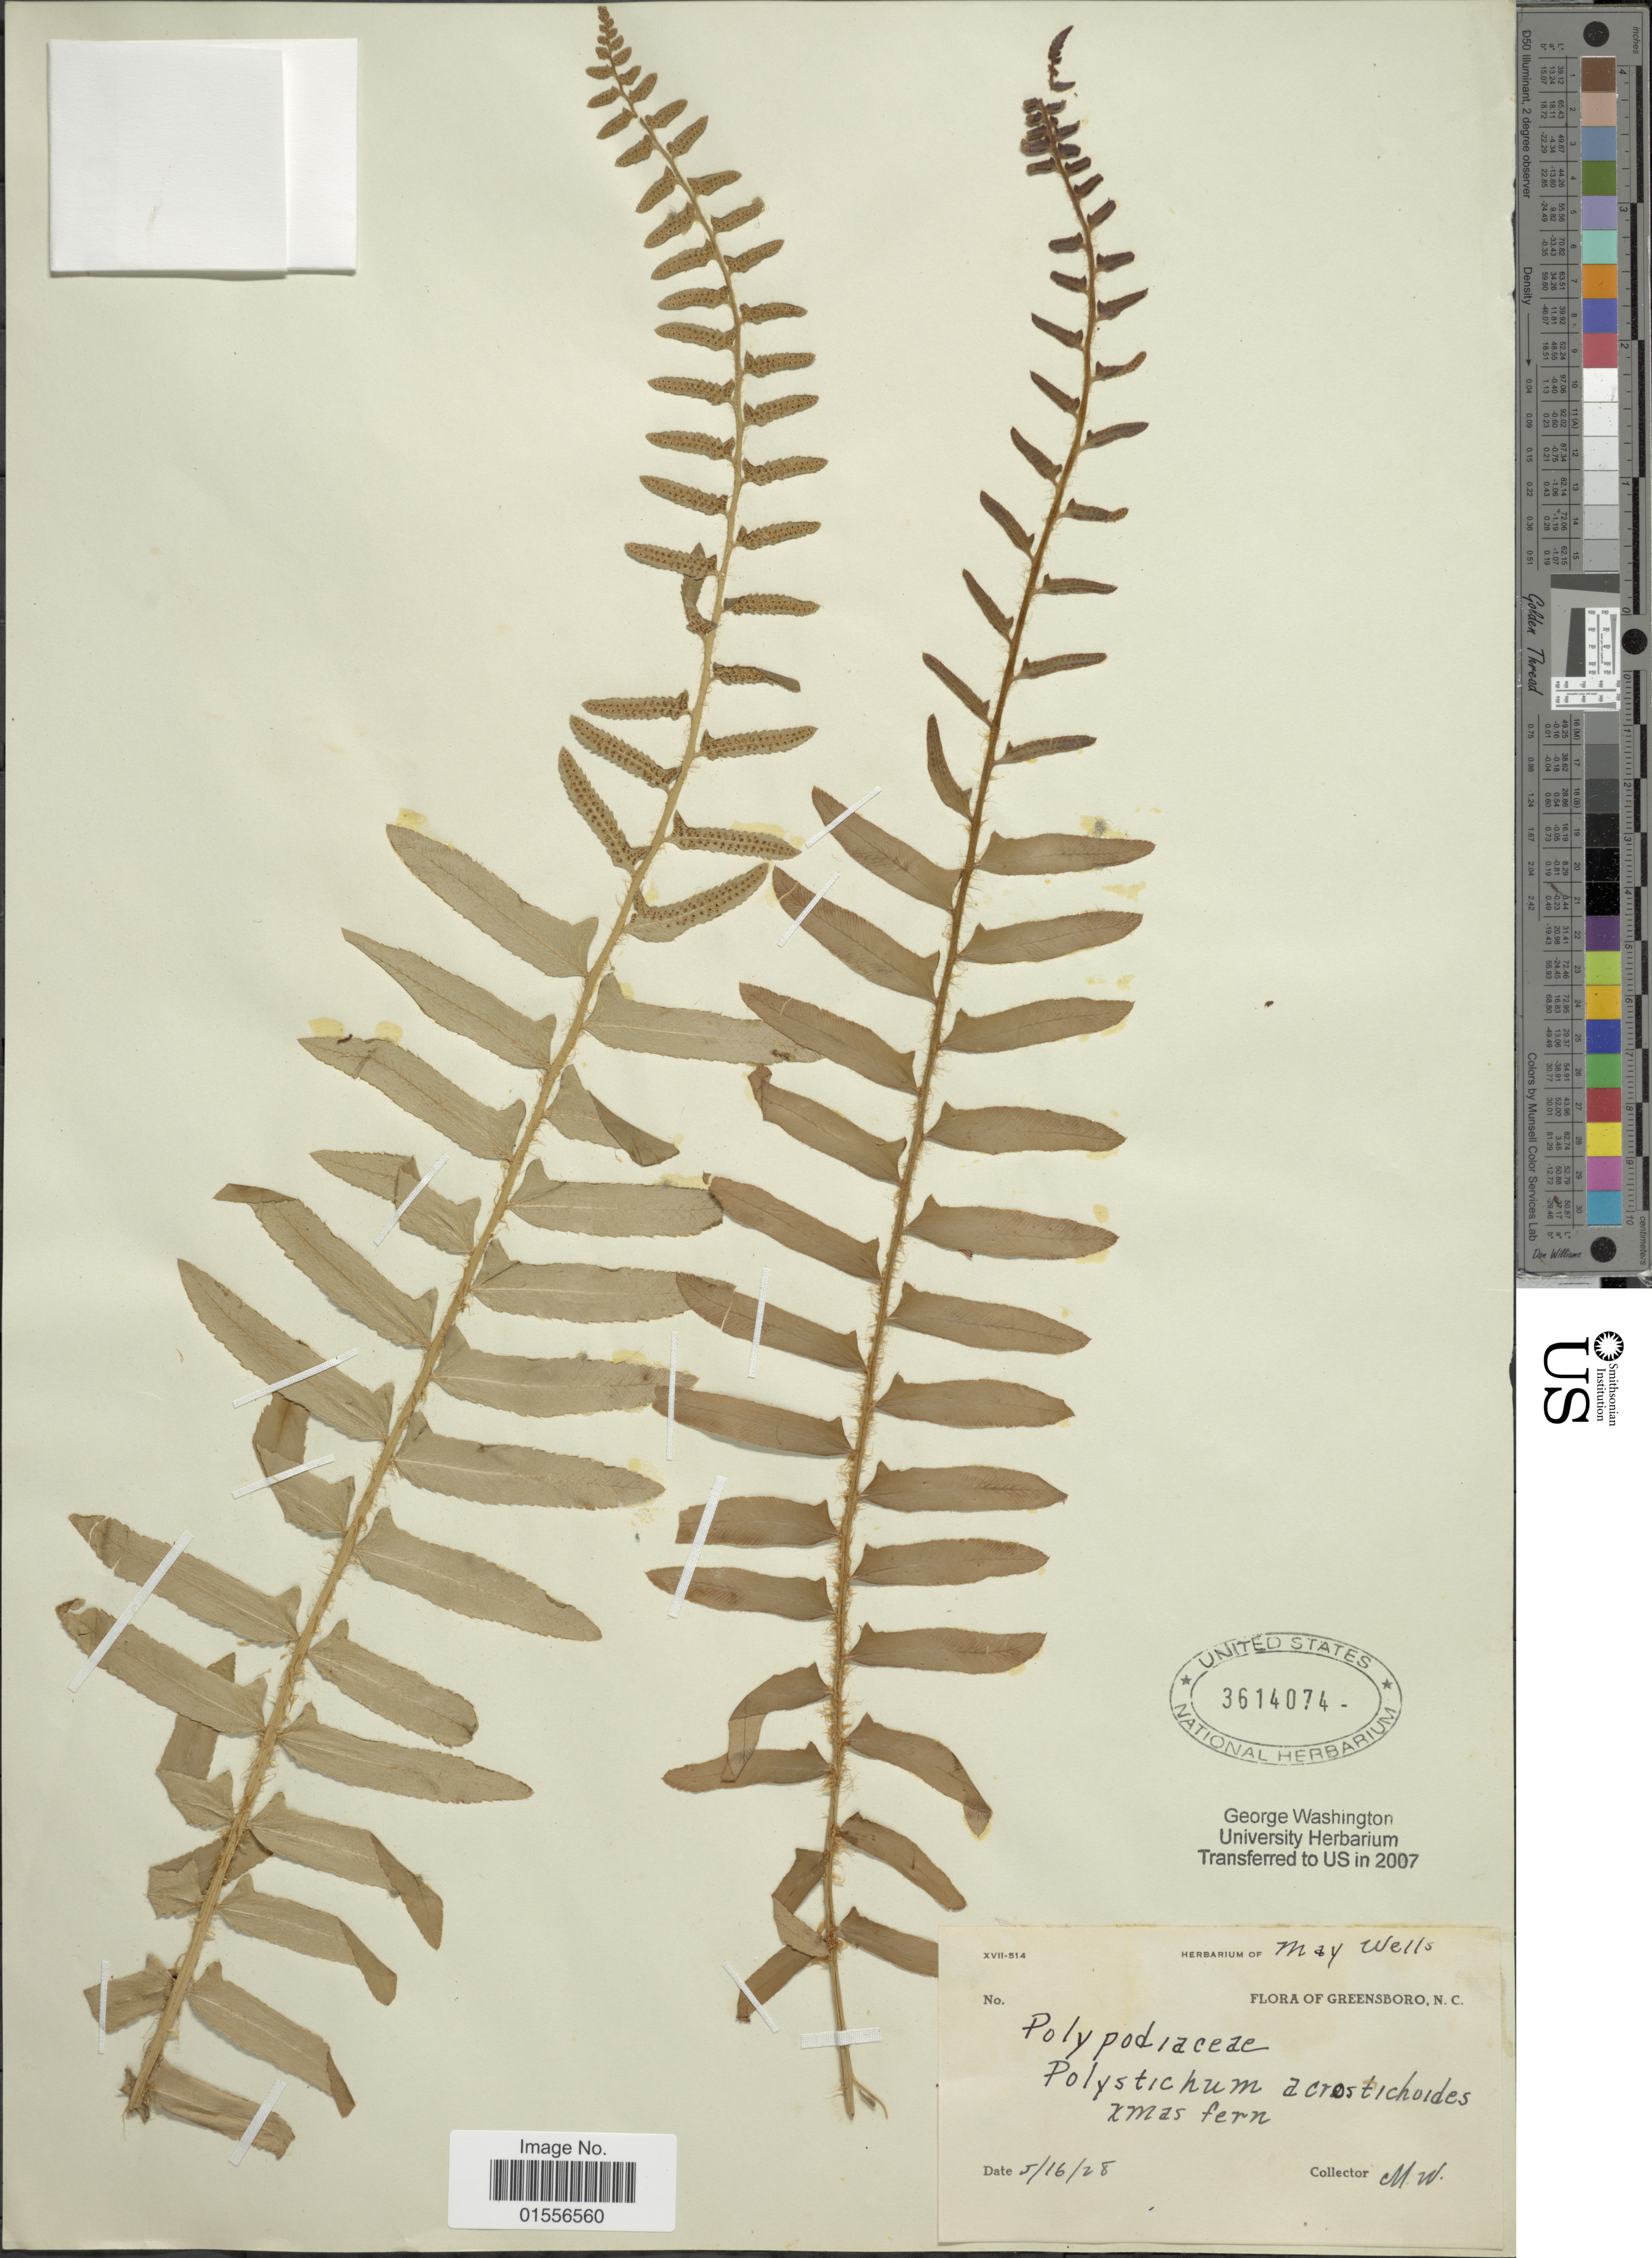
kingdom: Plantae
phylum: Tracheophyta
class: Polypodiopsida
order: Polypodiales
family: Dryopteridaceae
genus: Polystichum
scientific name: Polystichum acrostichoides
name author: (Michx.) Schott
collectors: M. Wells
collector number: XVIII-514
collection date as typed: Transcribed d/m/y: 16/5/28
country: United States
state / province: North Carolina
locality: Greensboro.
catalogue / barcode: US 3614074